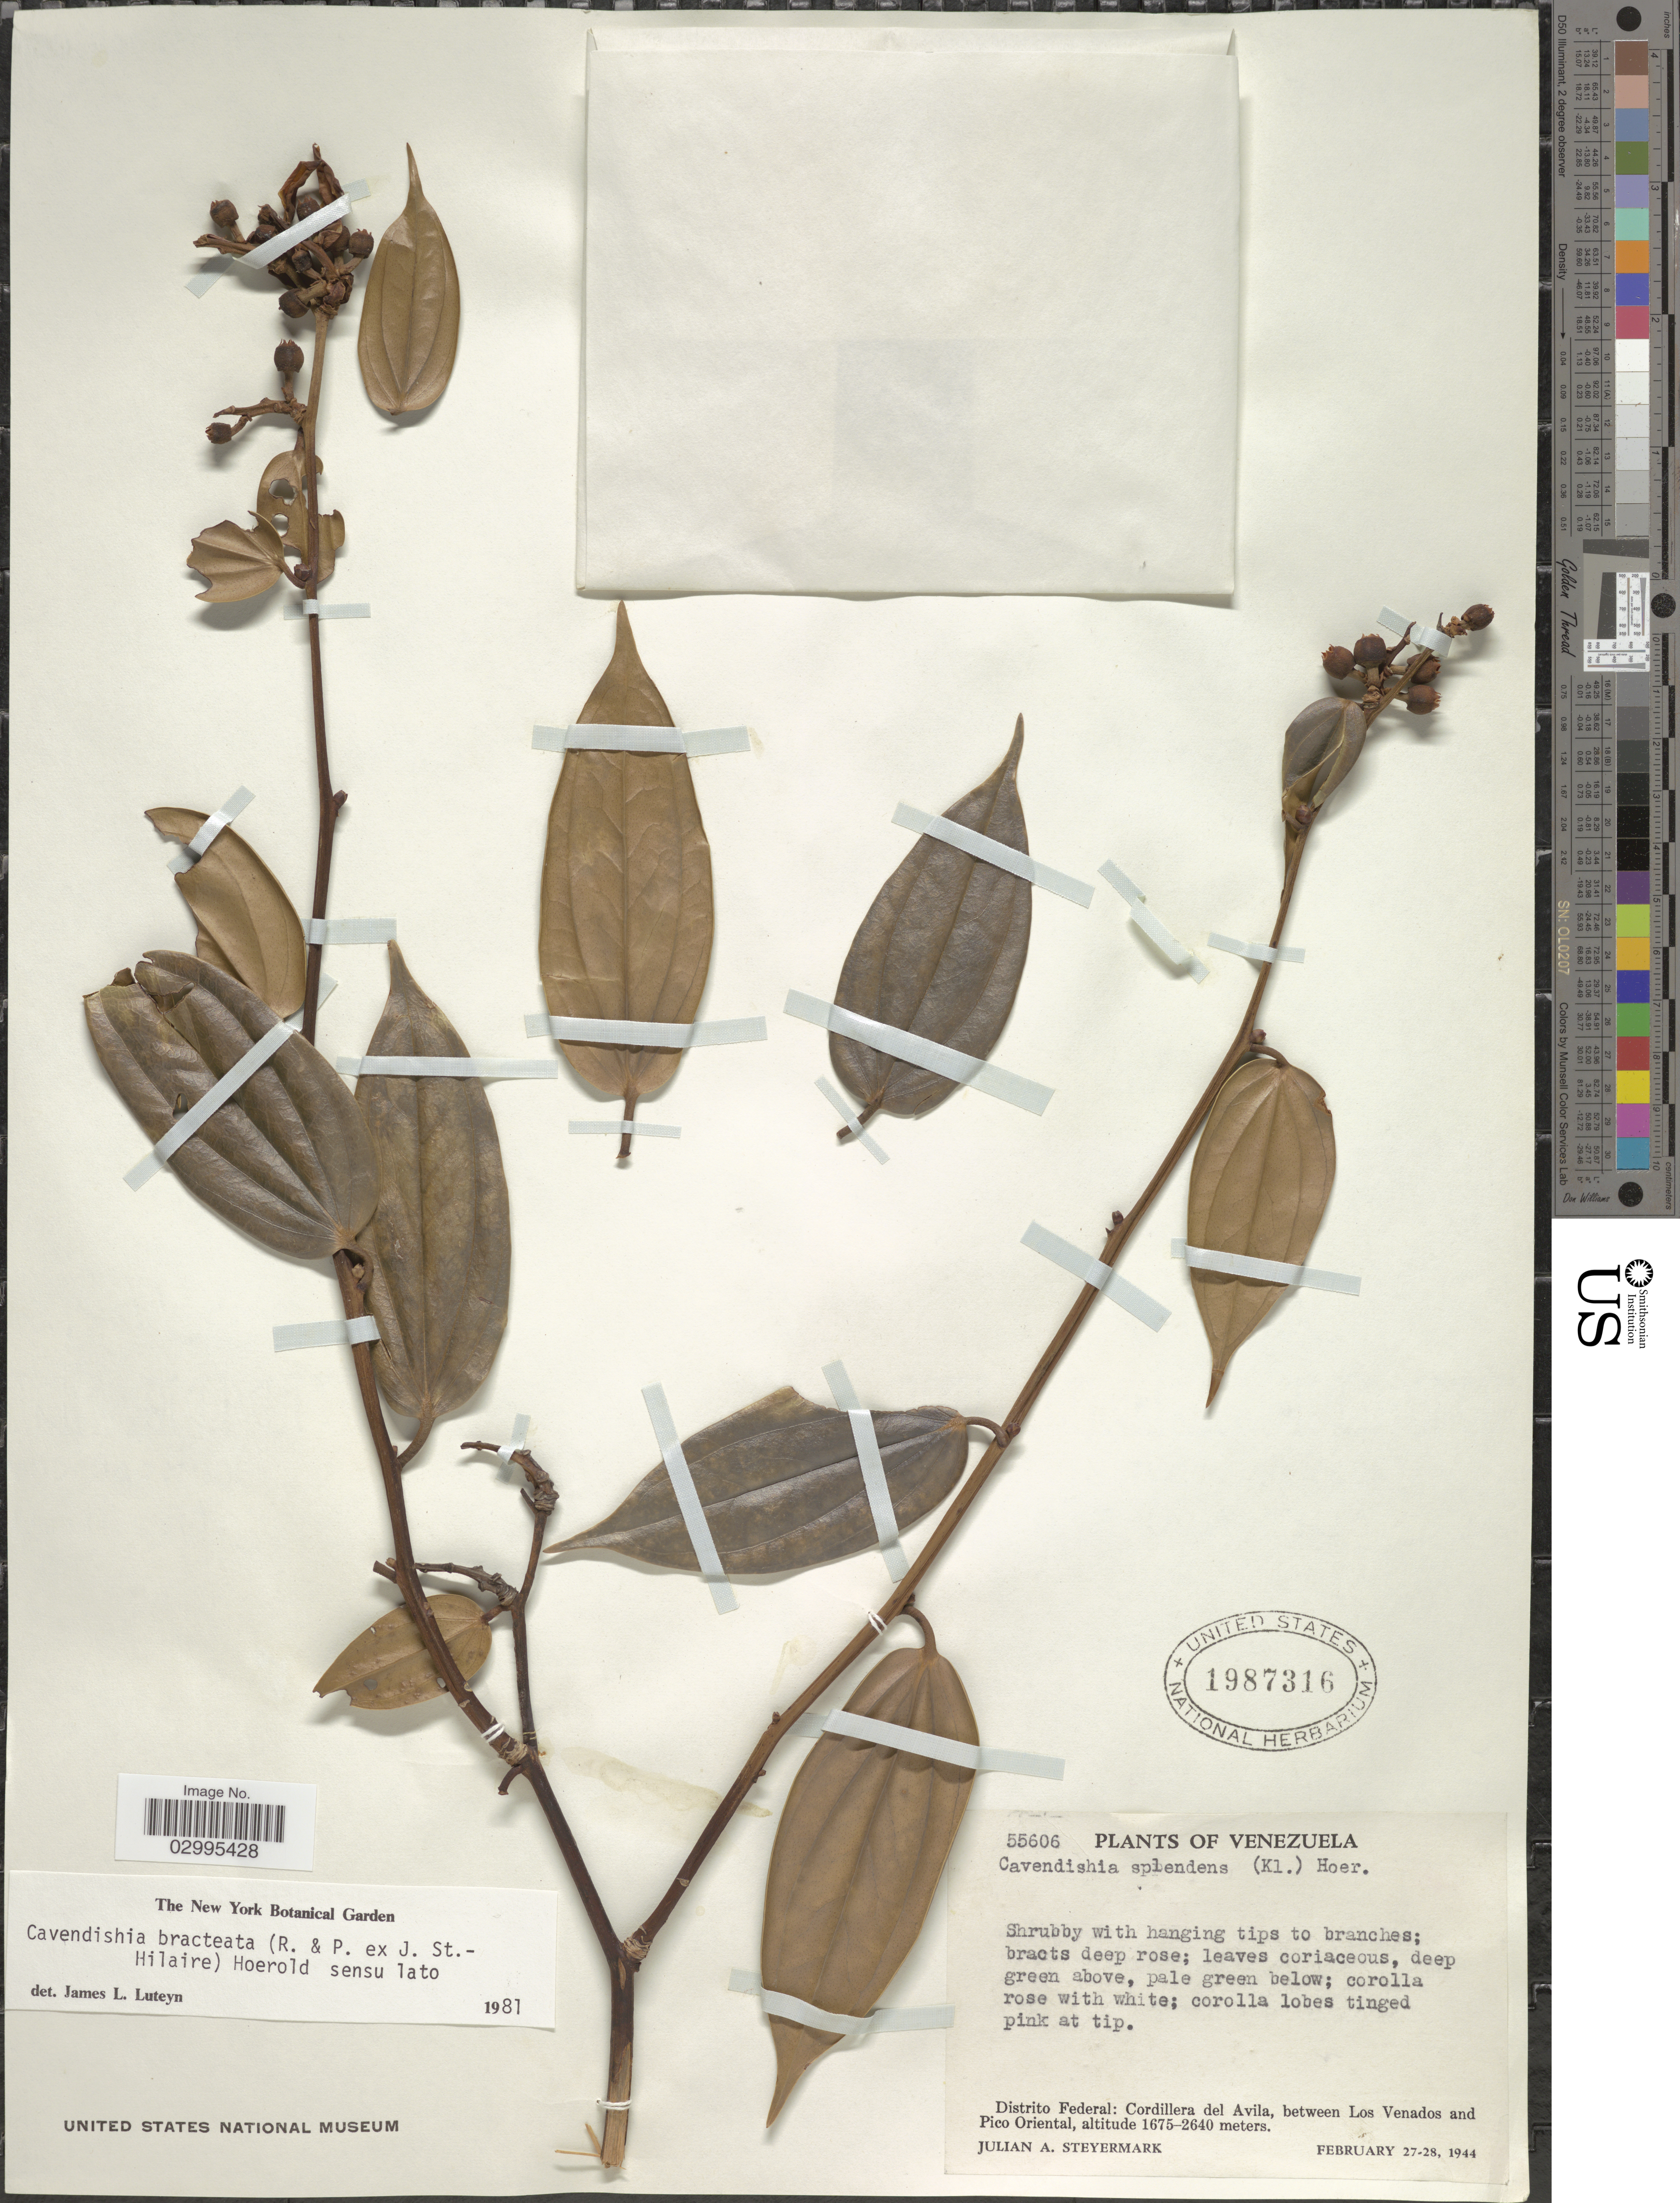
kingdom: Plantae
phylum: Tracheophyta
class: Magnoliopsida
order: Ericales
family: Ericaceae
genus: Cavendishia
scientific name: Cavendishia bracteata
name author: (Ruiz & Pav. ex J. St.-Hil.) Hoerold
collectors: J. Steyermark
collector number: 55606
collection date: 1944-02-27/1944-02-28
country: Venezuela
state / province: Distrito Federal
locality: Distrito Federal: Cordillera del Avilla, between Los Venados and Pico Oriental.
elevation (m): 1675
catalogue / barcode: US 1987316